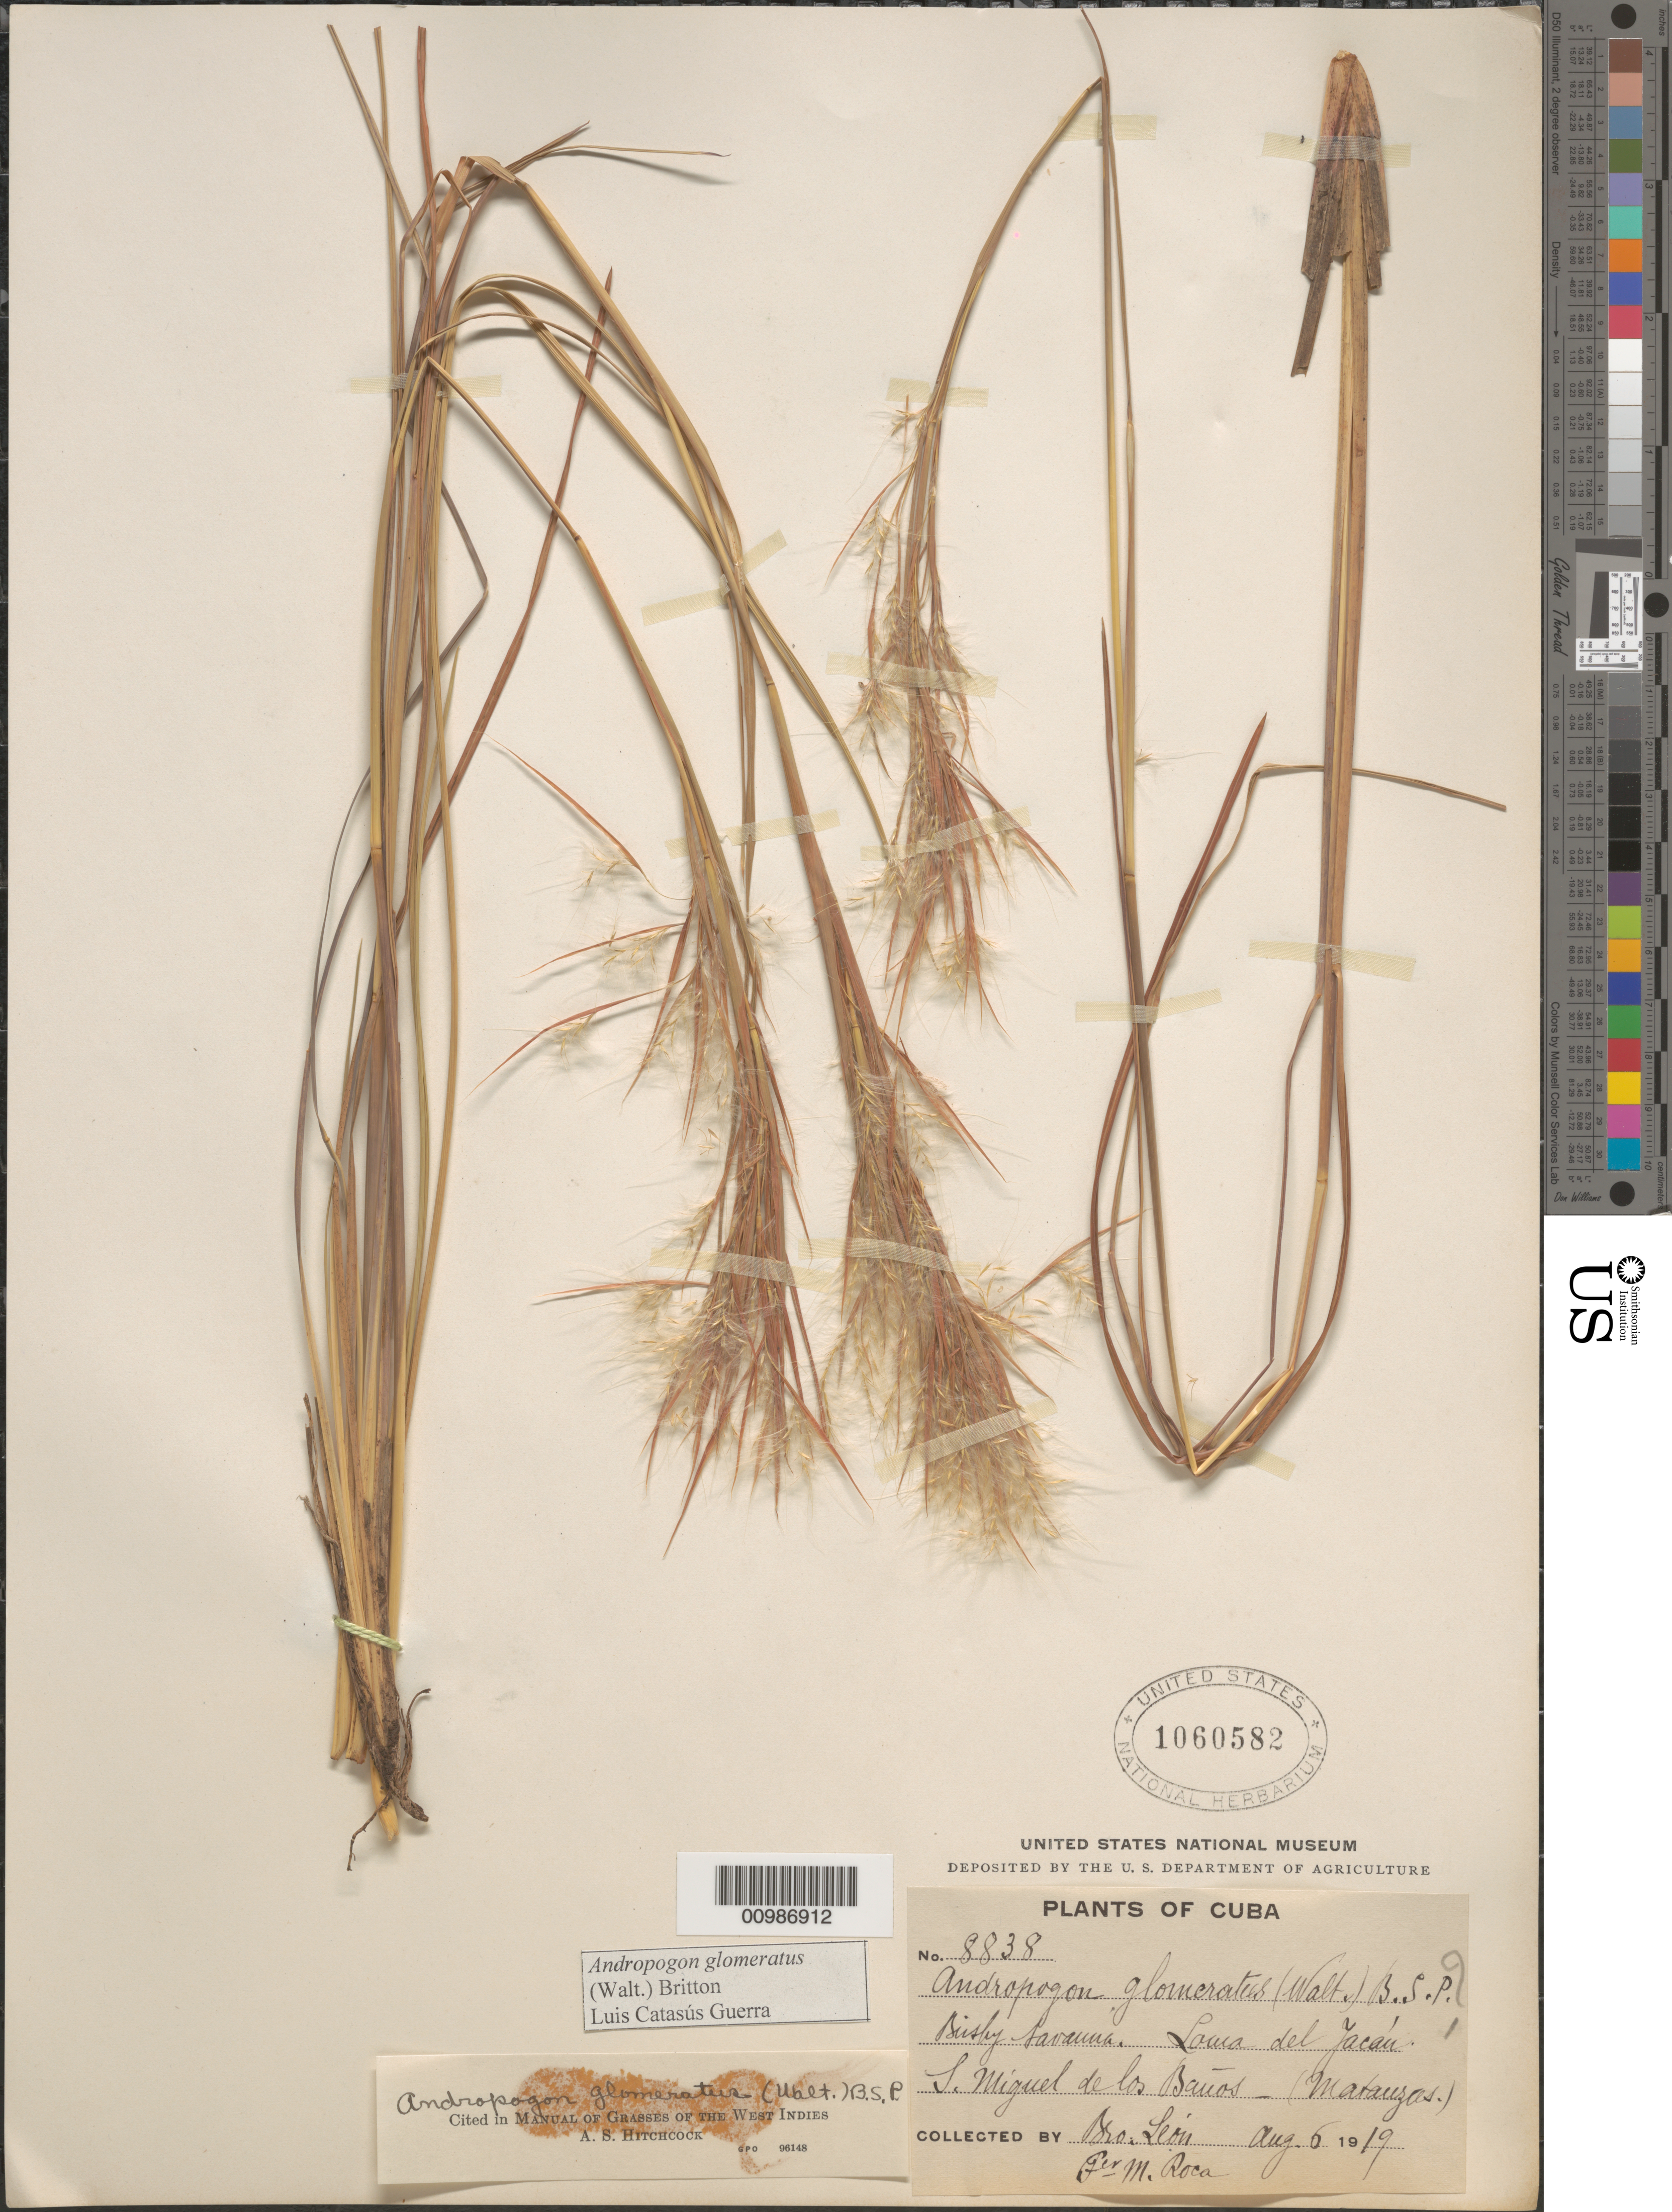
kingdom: Plantae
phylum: Tracheophyta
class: Liliopsida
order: Poales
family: Poaceae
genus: Andropogon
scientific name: Andropogon glomeratus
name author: (Walter) Britton, Stearns & Poggenb.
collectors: Bro. León & M. Roca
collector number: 8838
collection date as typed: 06 Aug 1919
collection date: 1919-08-06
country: Cuba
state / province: Matanzas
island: Cuba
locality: San Miguel de los Banos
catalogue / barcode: US 1060582